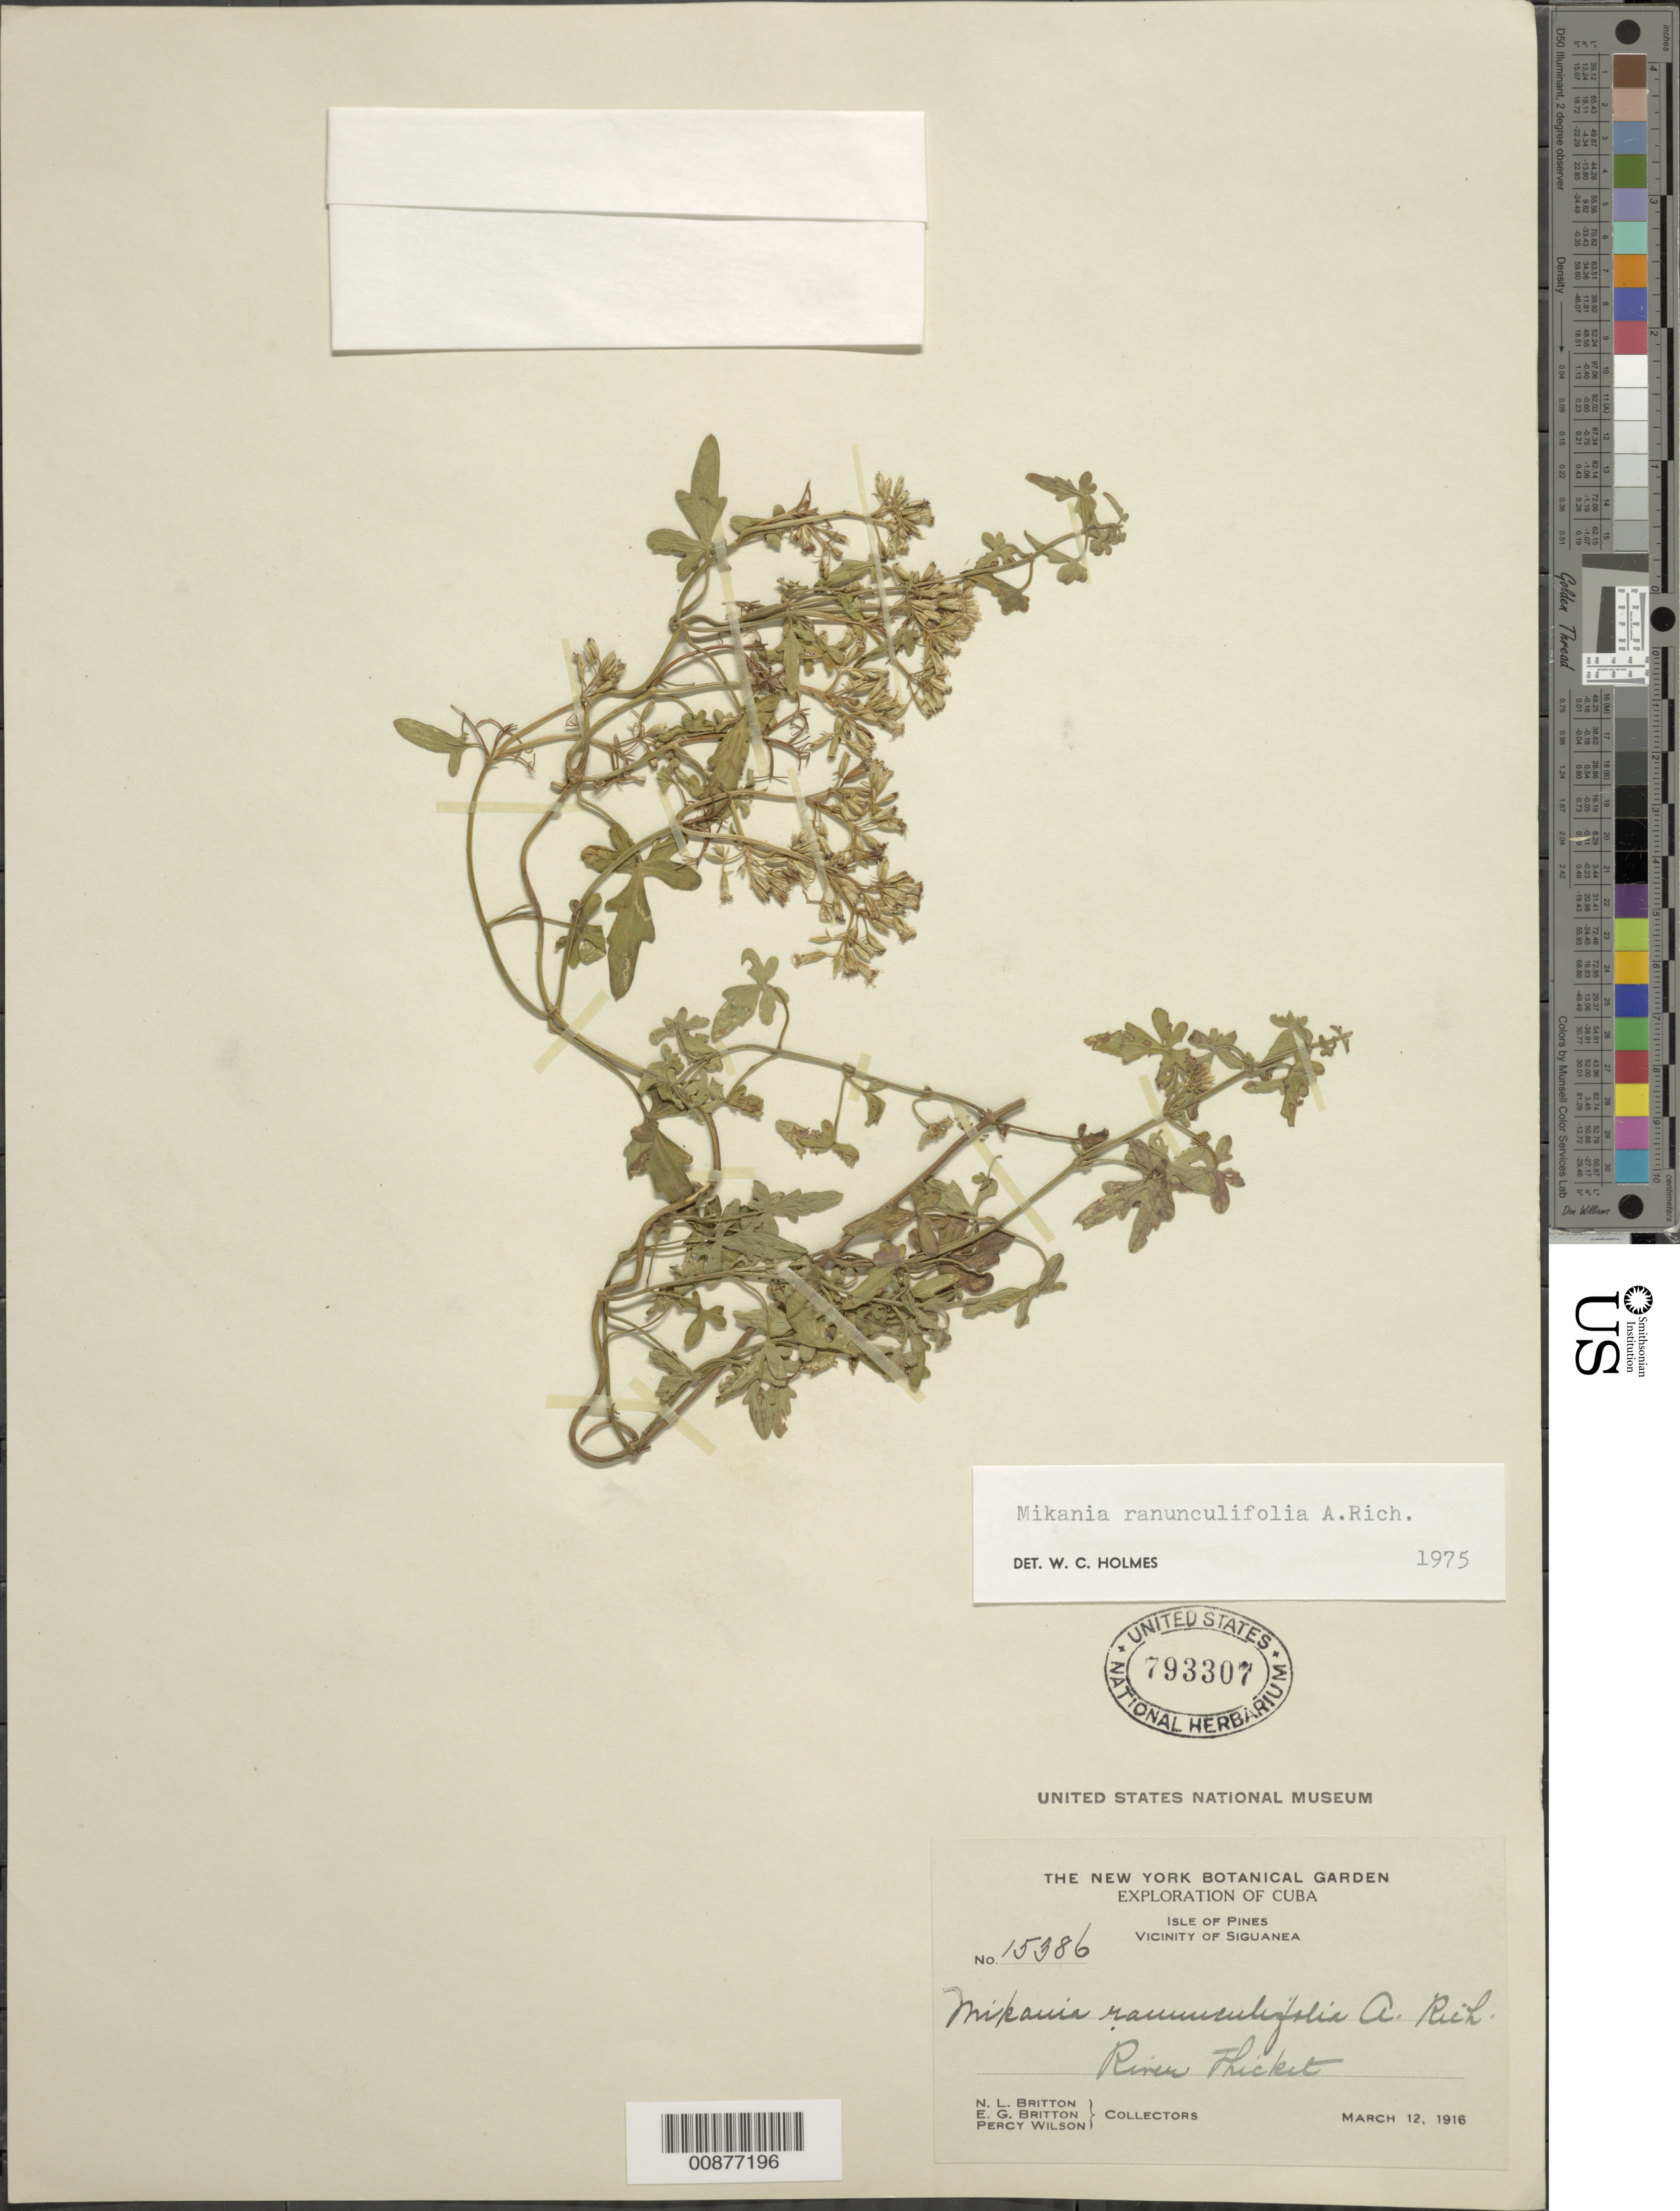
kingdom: Plantae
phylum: Tracheophyta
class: Magnoliopsida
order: Asterales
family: Asteraceae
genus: Mikania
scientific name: Mikania ranunculifolia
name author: A. Rich.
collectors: N. Britton, E. G. Britton & P. Wilson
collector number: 15386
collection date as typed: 12 Mar 1916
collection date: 1916-03-12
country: Cuba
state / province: Isla de La Juventud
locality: Vicinity of Siguanea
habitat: River thicket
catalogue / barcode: US 793307